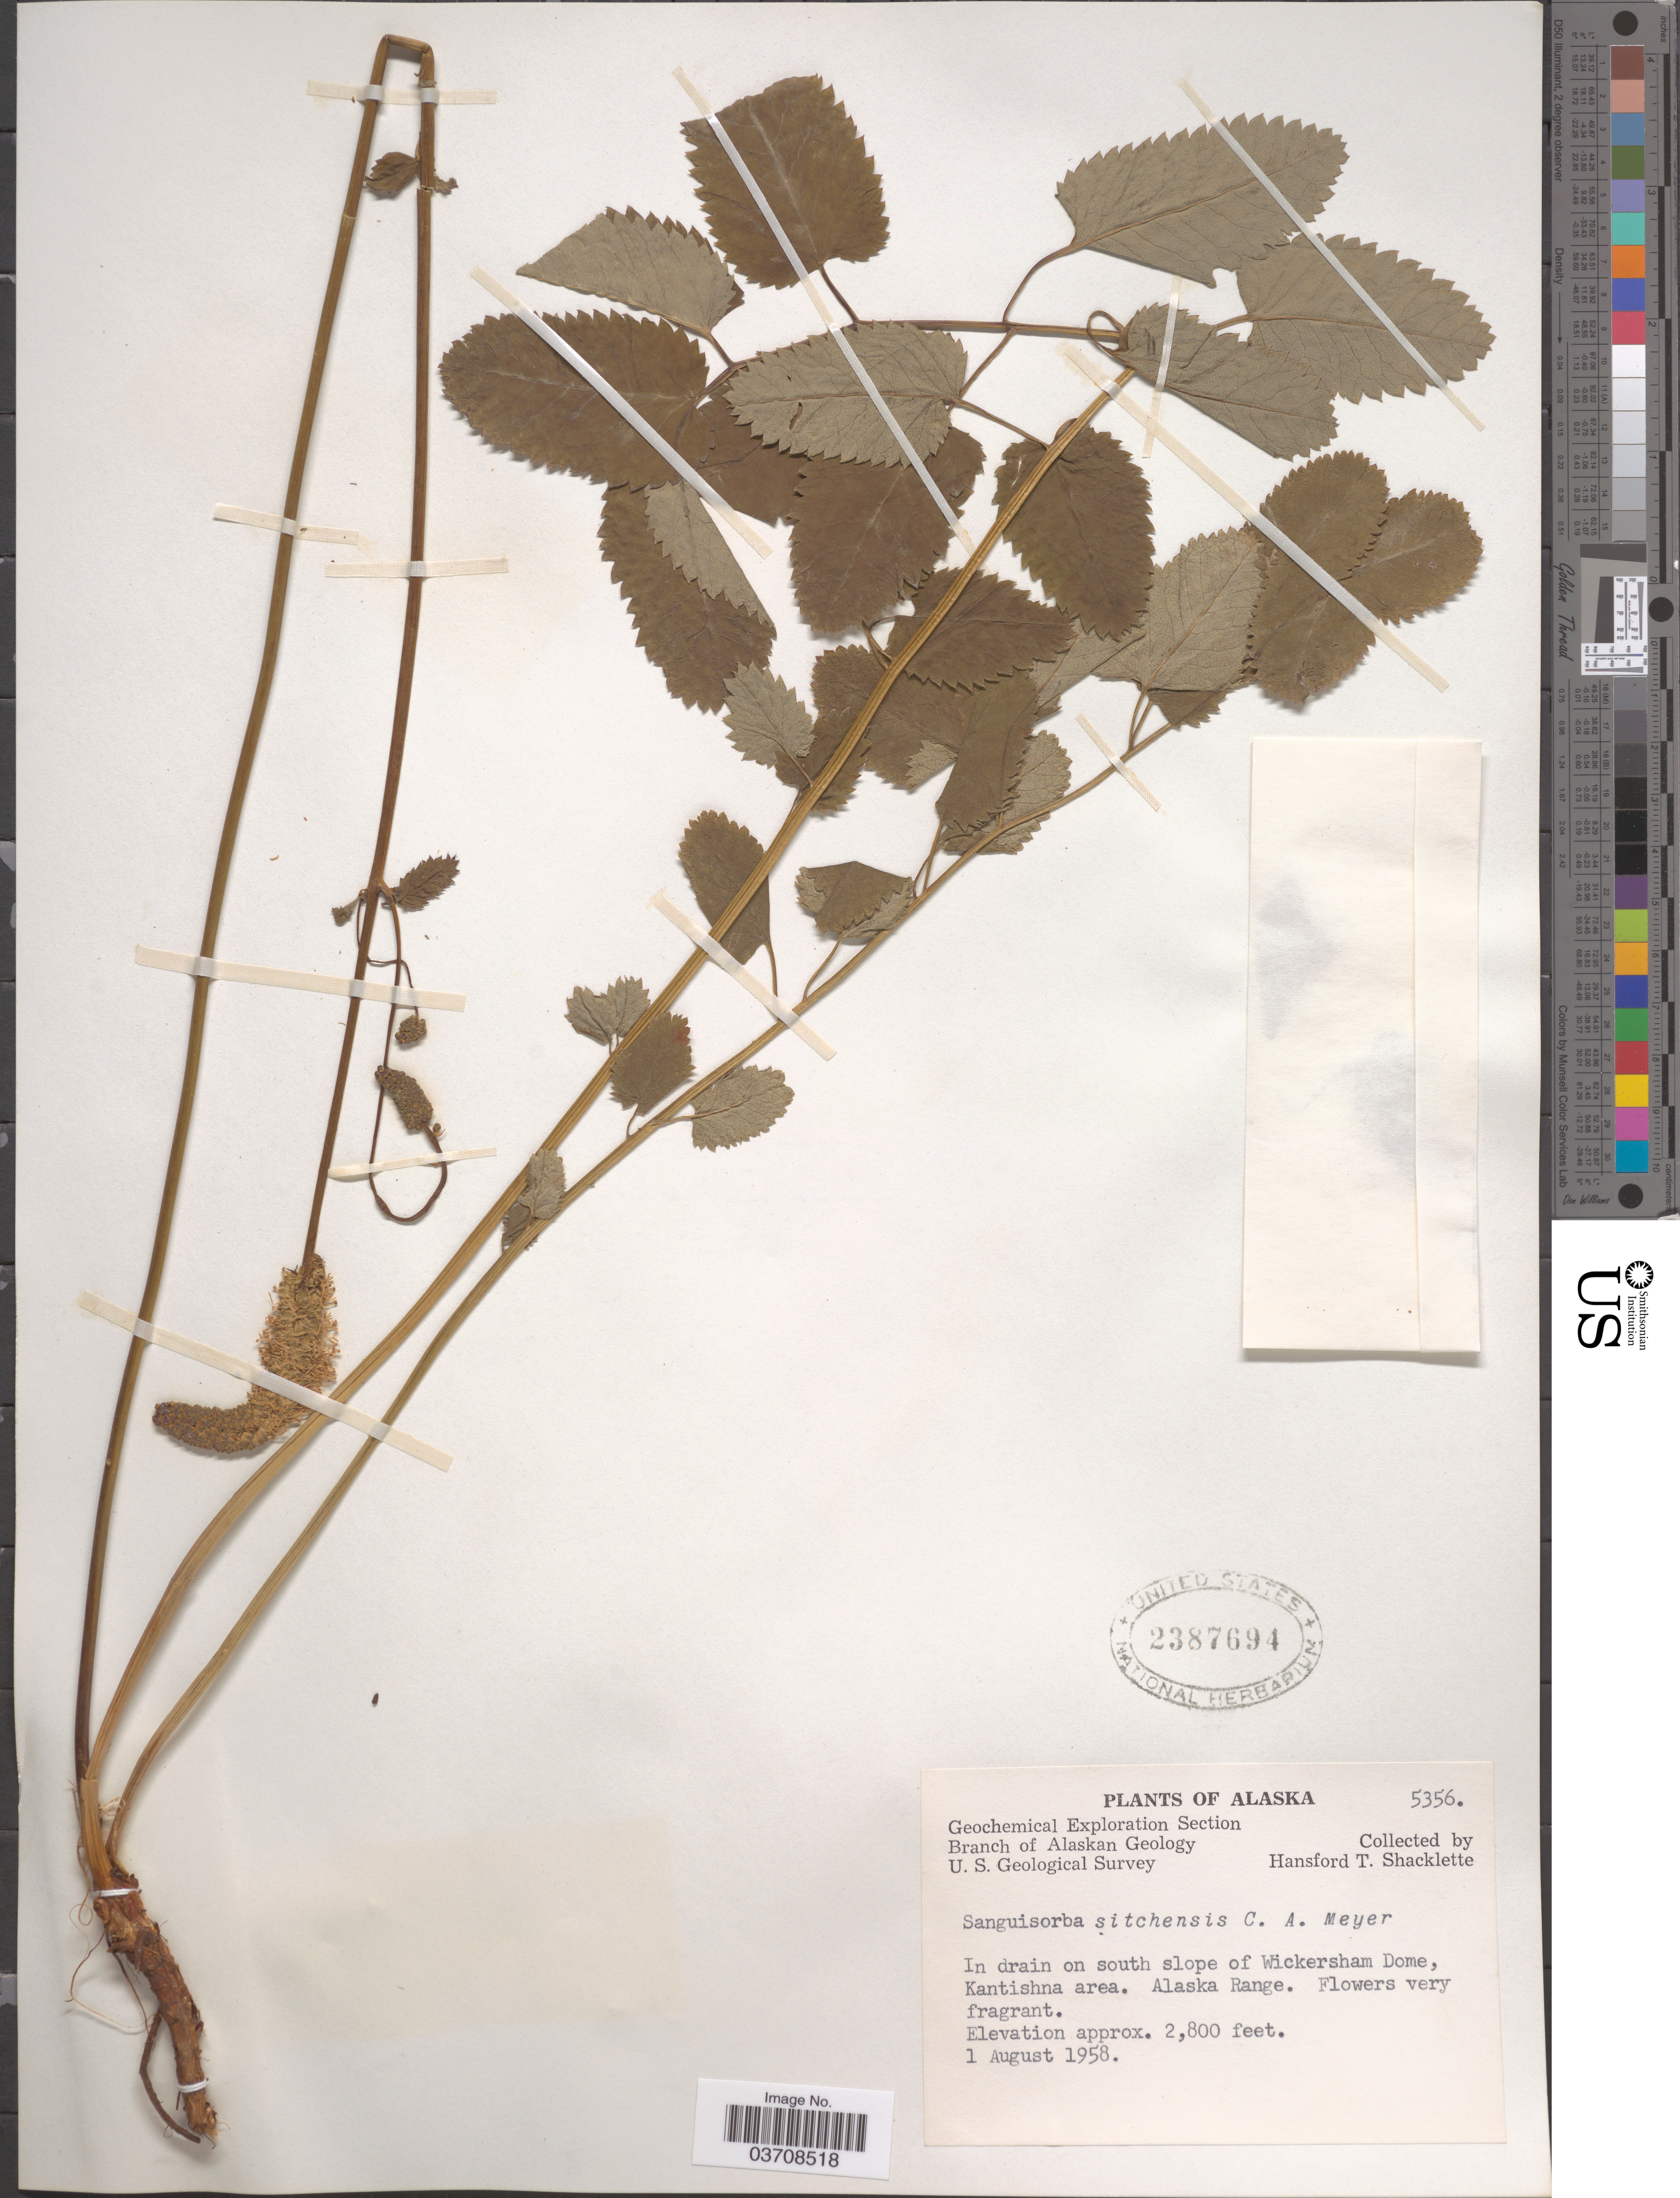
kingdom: Plantae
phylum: Tracheophyta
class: Magnoliopsida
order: Rosales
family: Rosaceae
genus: Sanguisorba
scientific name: Sanguisorba stipulata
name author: Raf.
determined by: Strong, Mark T., (BOT), Smithsonian Institution - National Museum of Natural History (UNITED STATES)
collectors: H. Shacklette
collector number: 5356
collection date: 1958-08-01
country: United States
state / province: Alaska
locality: In drain on south slope of Wickersham Dome, Kantishna area. Alaska Range.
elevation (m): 853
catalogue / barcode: US 2387694